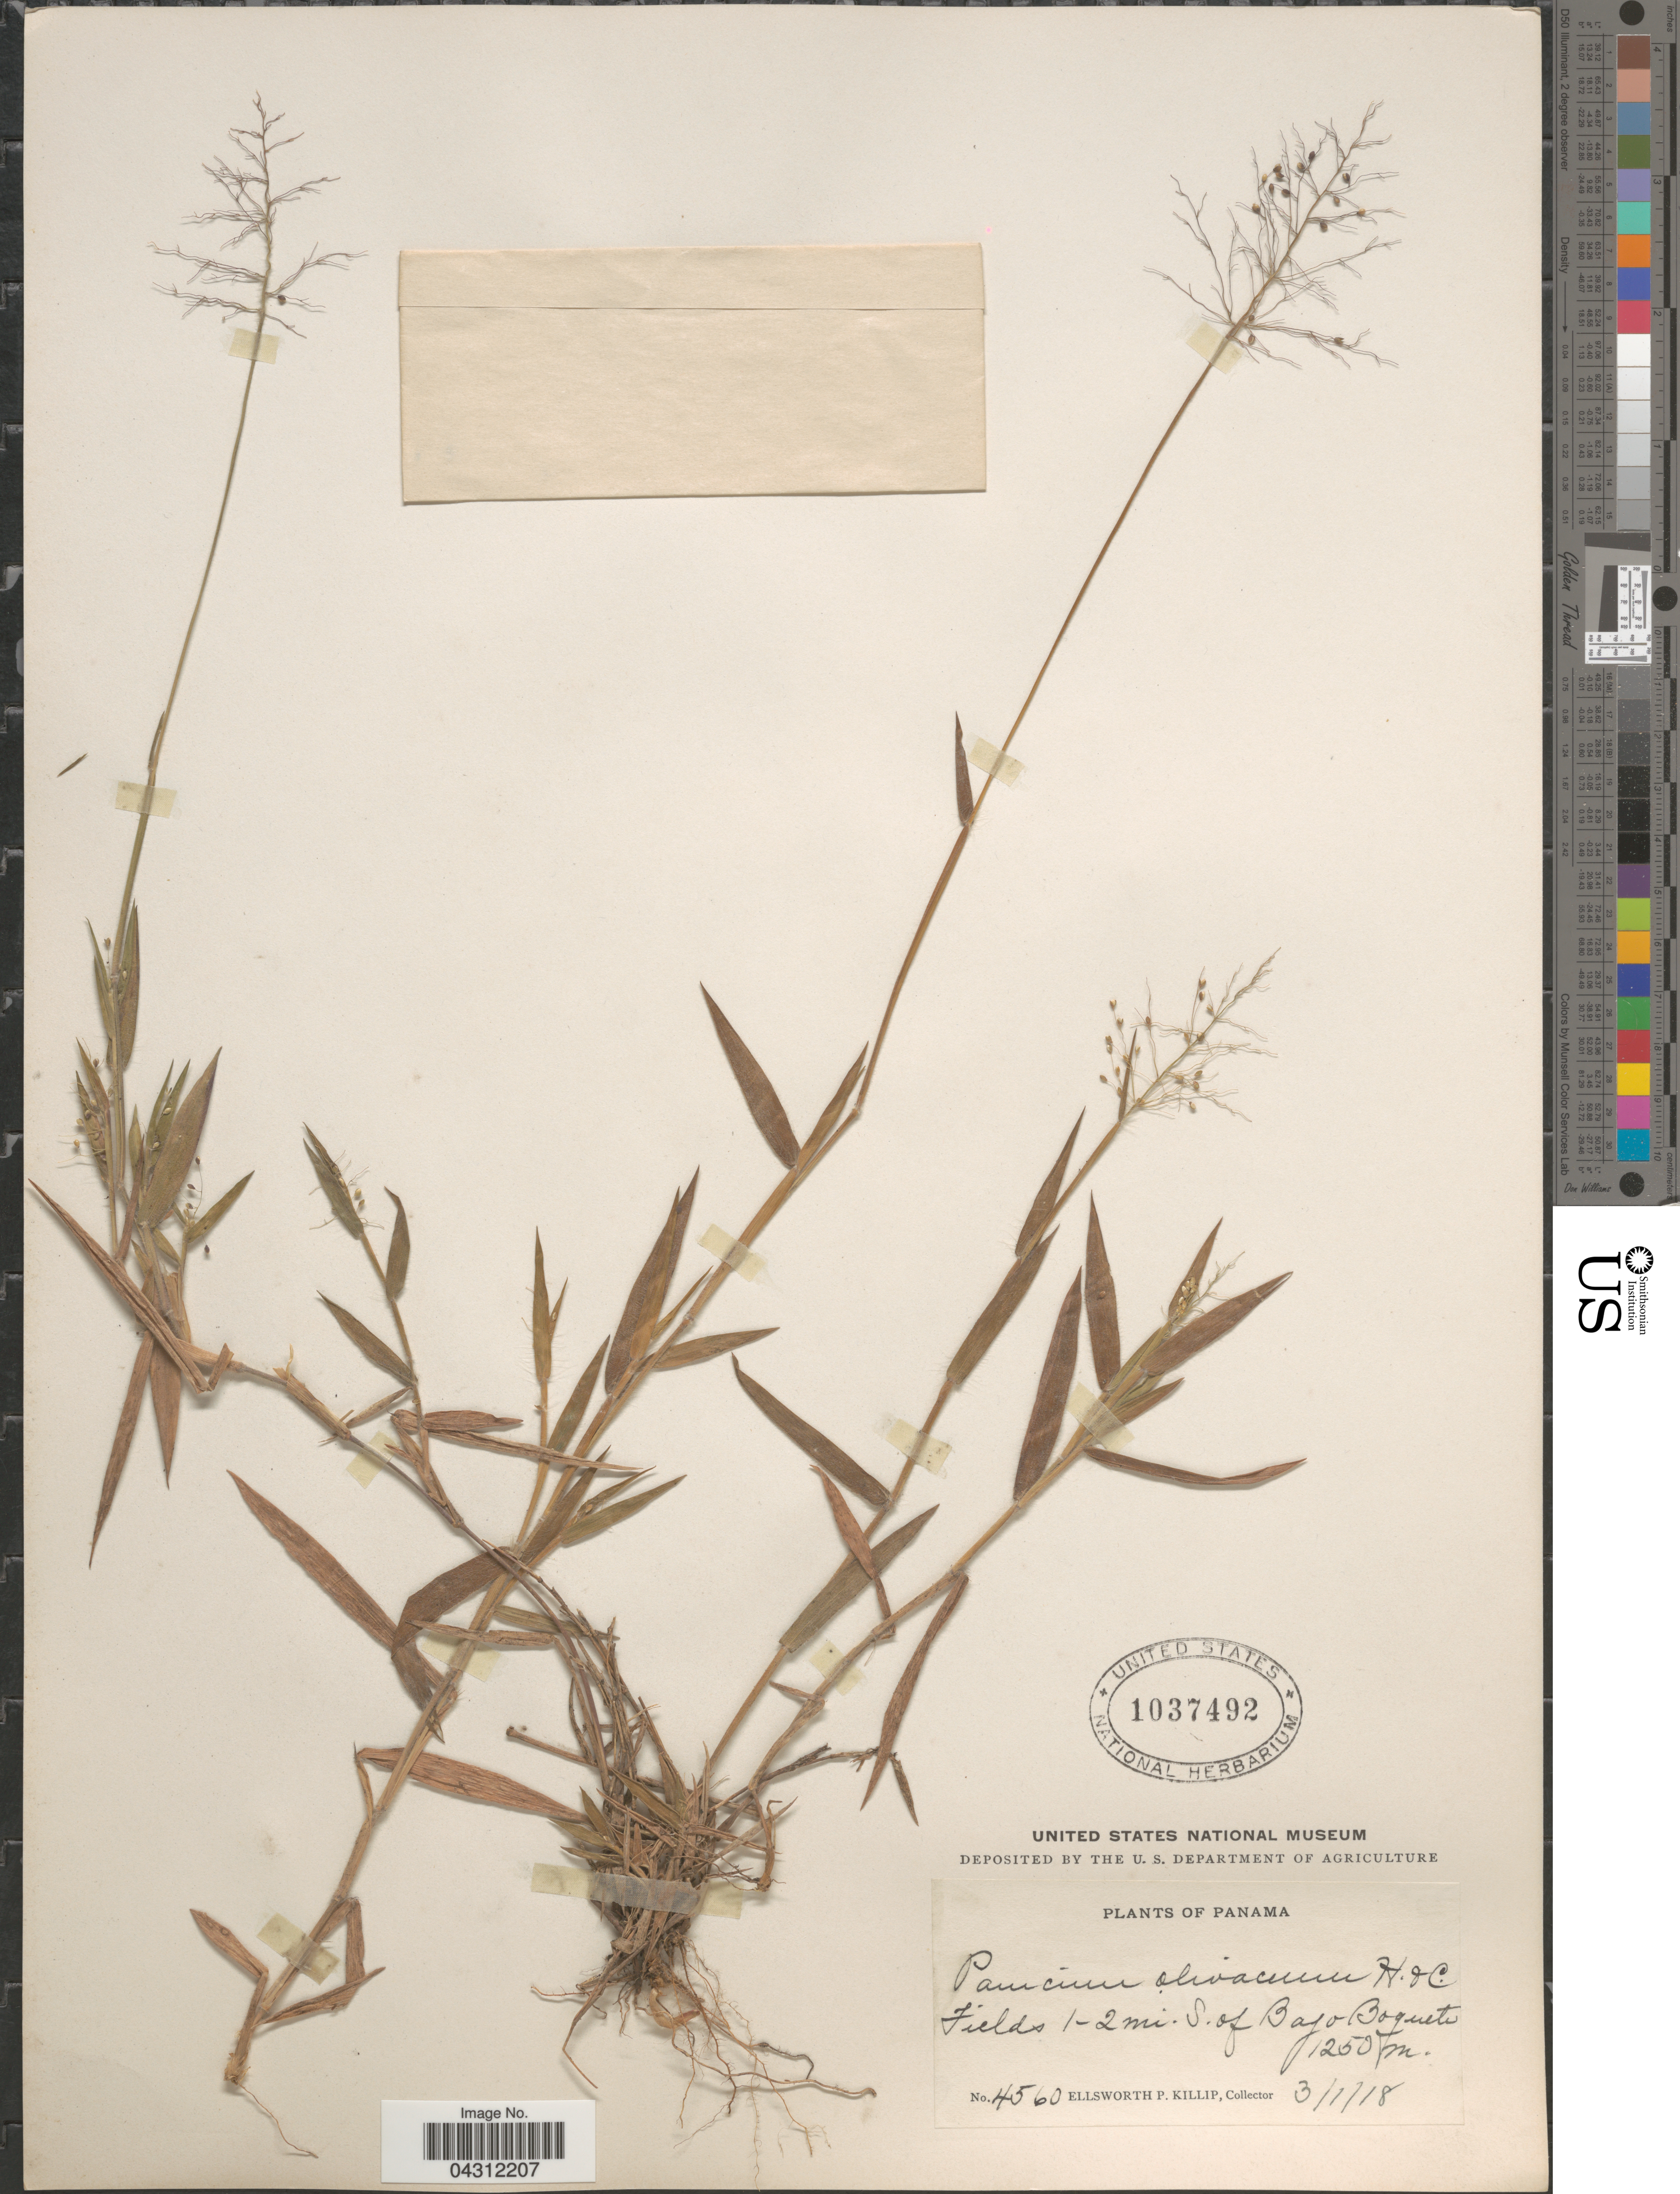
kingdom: Plantae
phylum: Tracheophyta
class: Liliopsida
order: Poales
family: Poaceae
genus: Dichanthelium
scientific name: Dichanthelium acuminatum var. acuminatum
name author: (Sw.) Gould & C.A. Clark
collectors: E. P. Killip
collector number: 4560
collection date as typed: Transcribed d/m/y: 3/1/18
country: Panama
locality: Fields, 1-2 mi. S. of Bajo Boquete.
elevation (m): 1250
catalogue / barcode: US 1037492